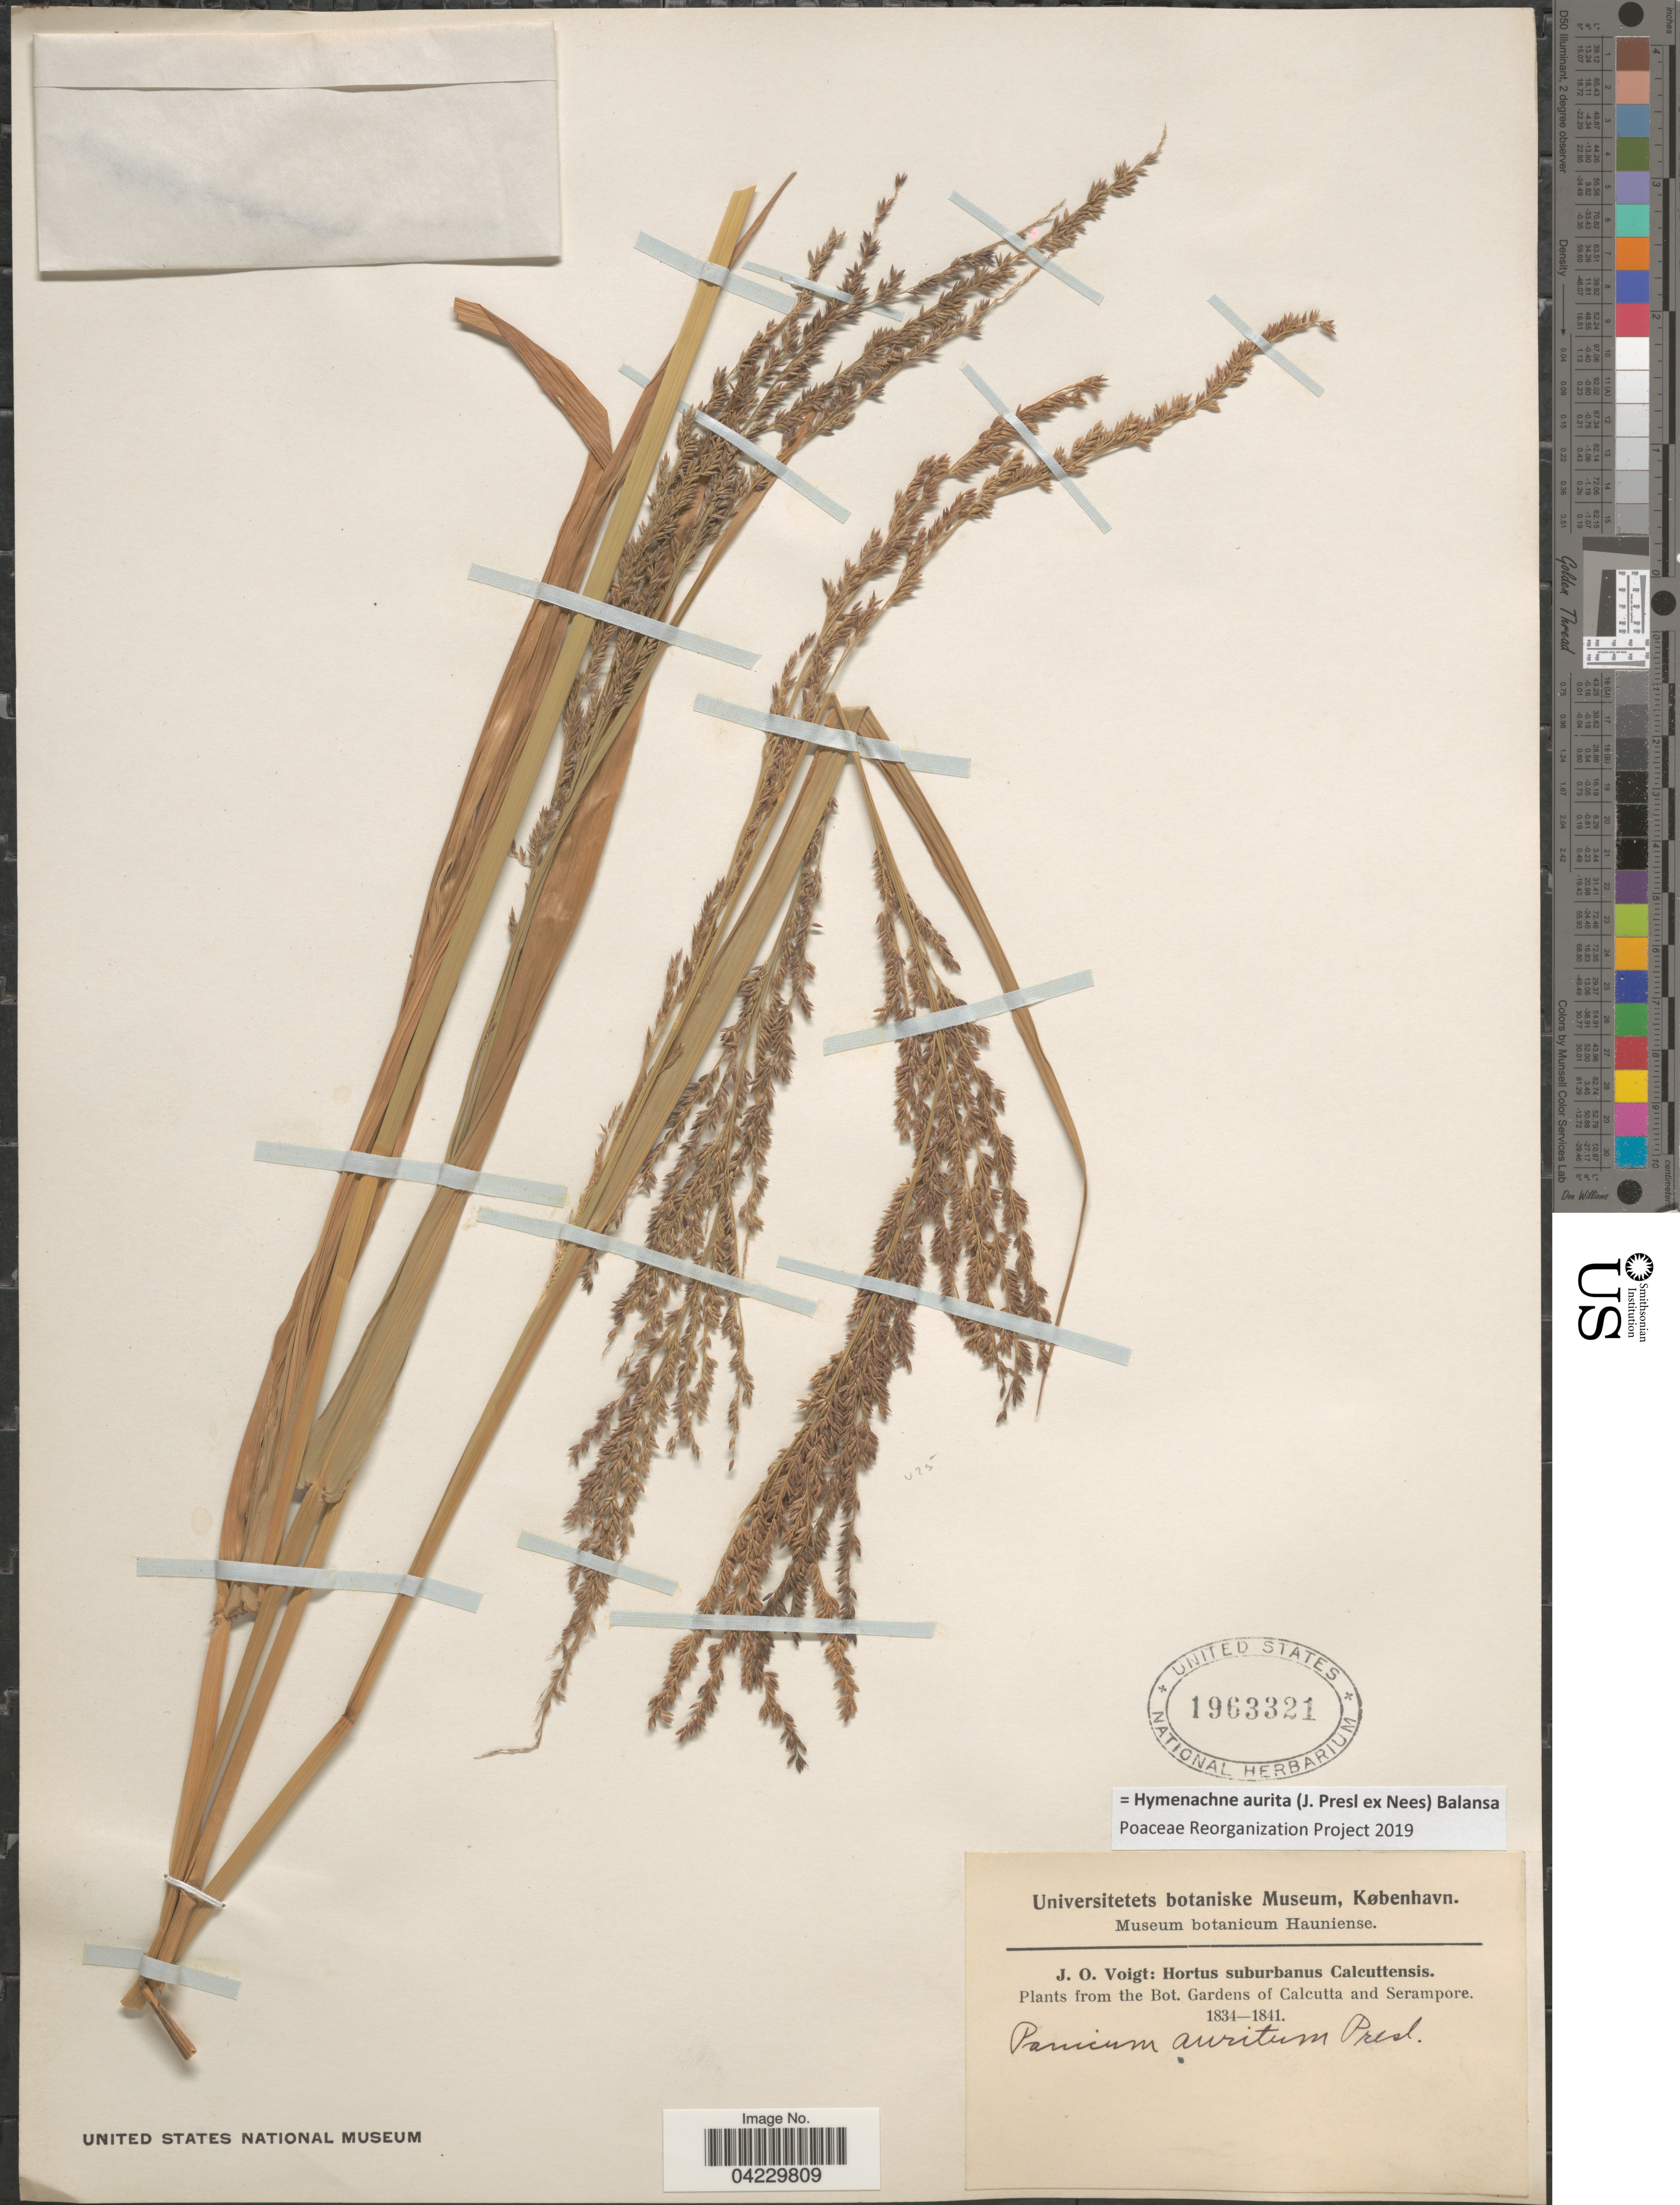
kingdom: Plantae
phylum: Tracheophyta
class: Liliopsida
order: Poales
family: Poaceae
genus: Hymenachne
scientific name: Hymenachne aurita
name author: (J. Presl ex Nees) Balansa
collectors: J. O. Voigt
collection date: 1834/1841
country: India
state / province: West Bengal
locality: Hortus suburbanus Calcuttensis [unsure placement] Bot. Gardens of Calcutta and Serampore.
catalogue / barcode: US 1963321